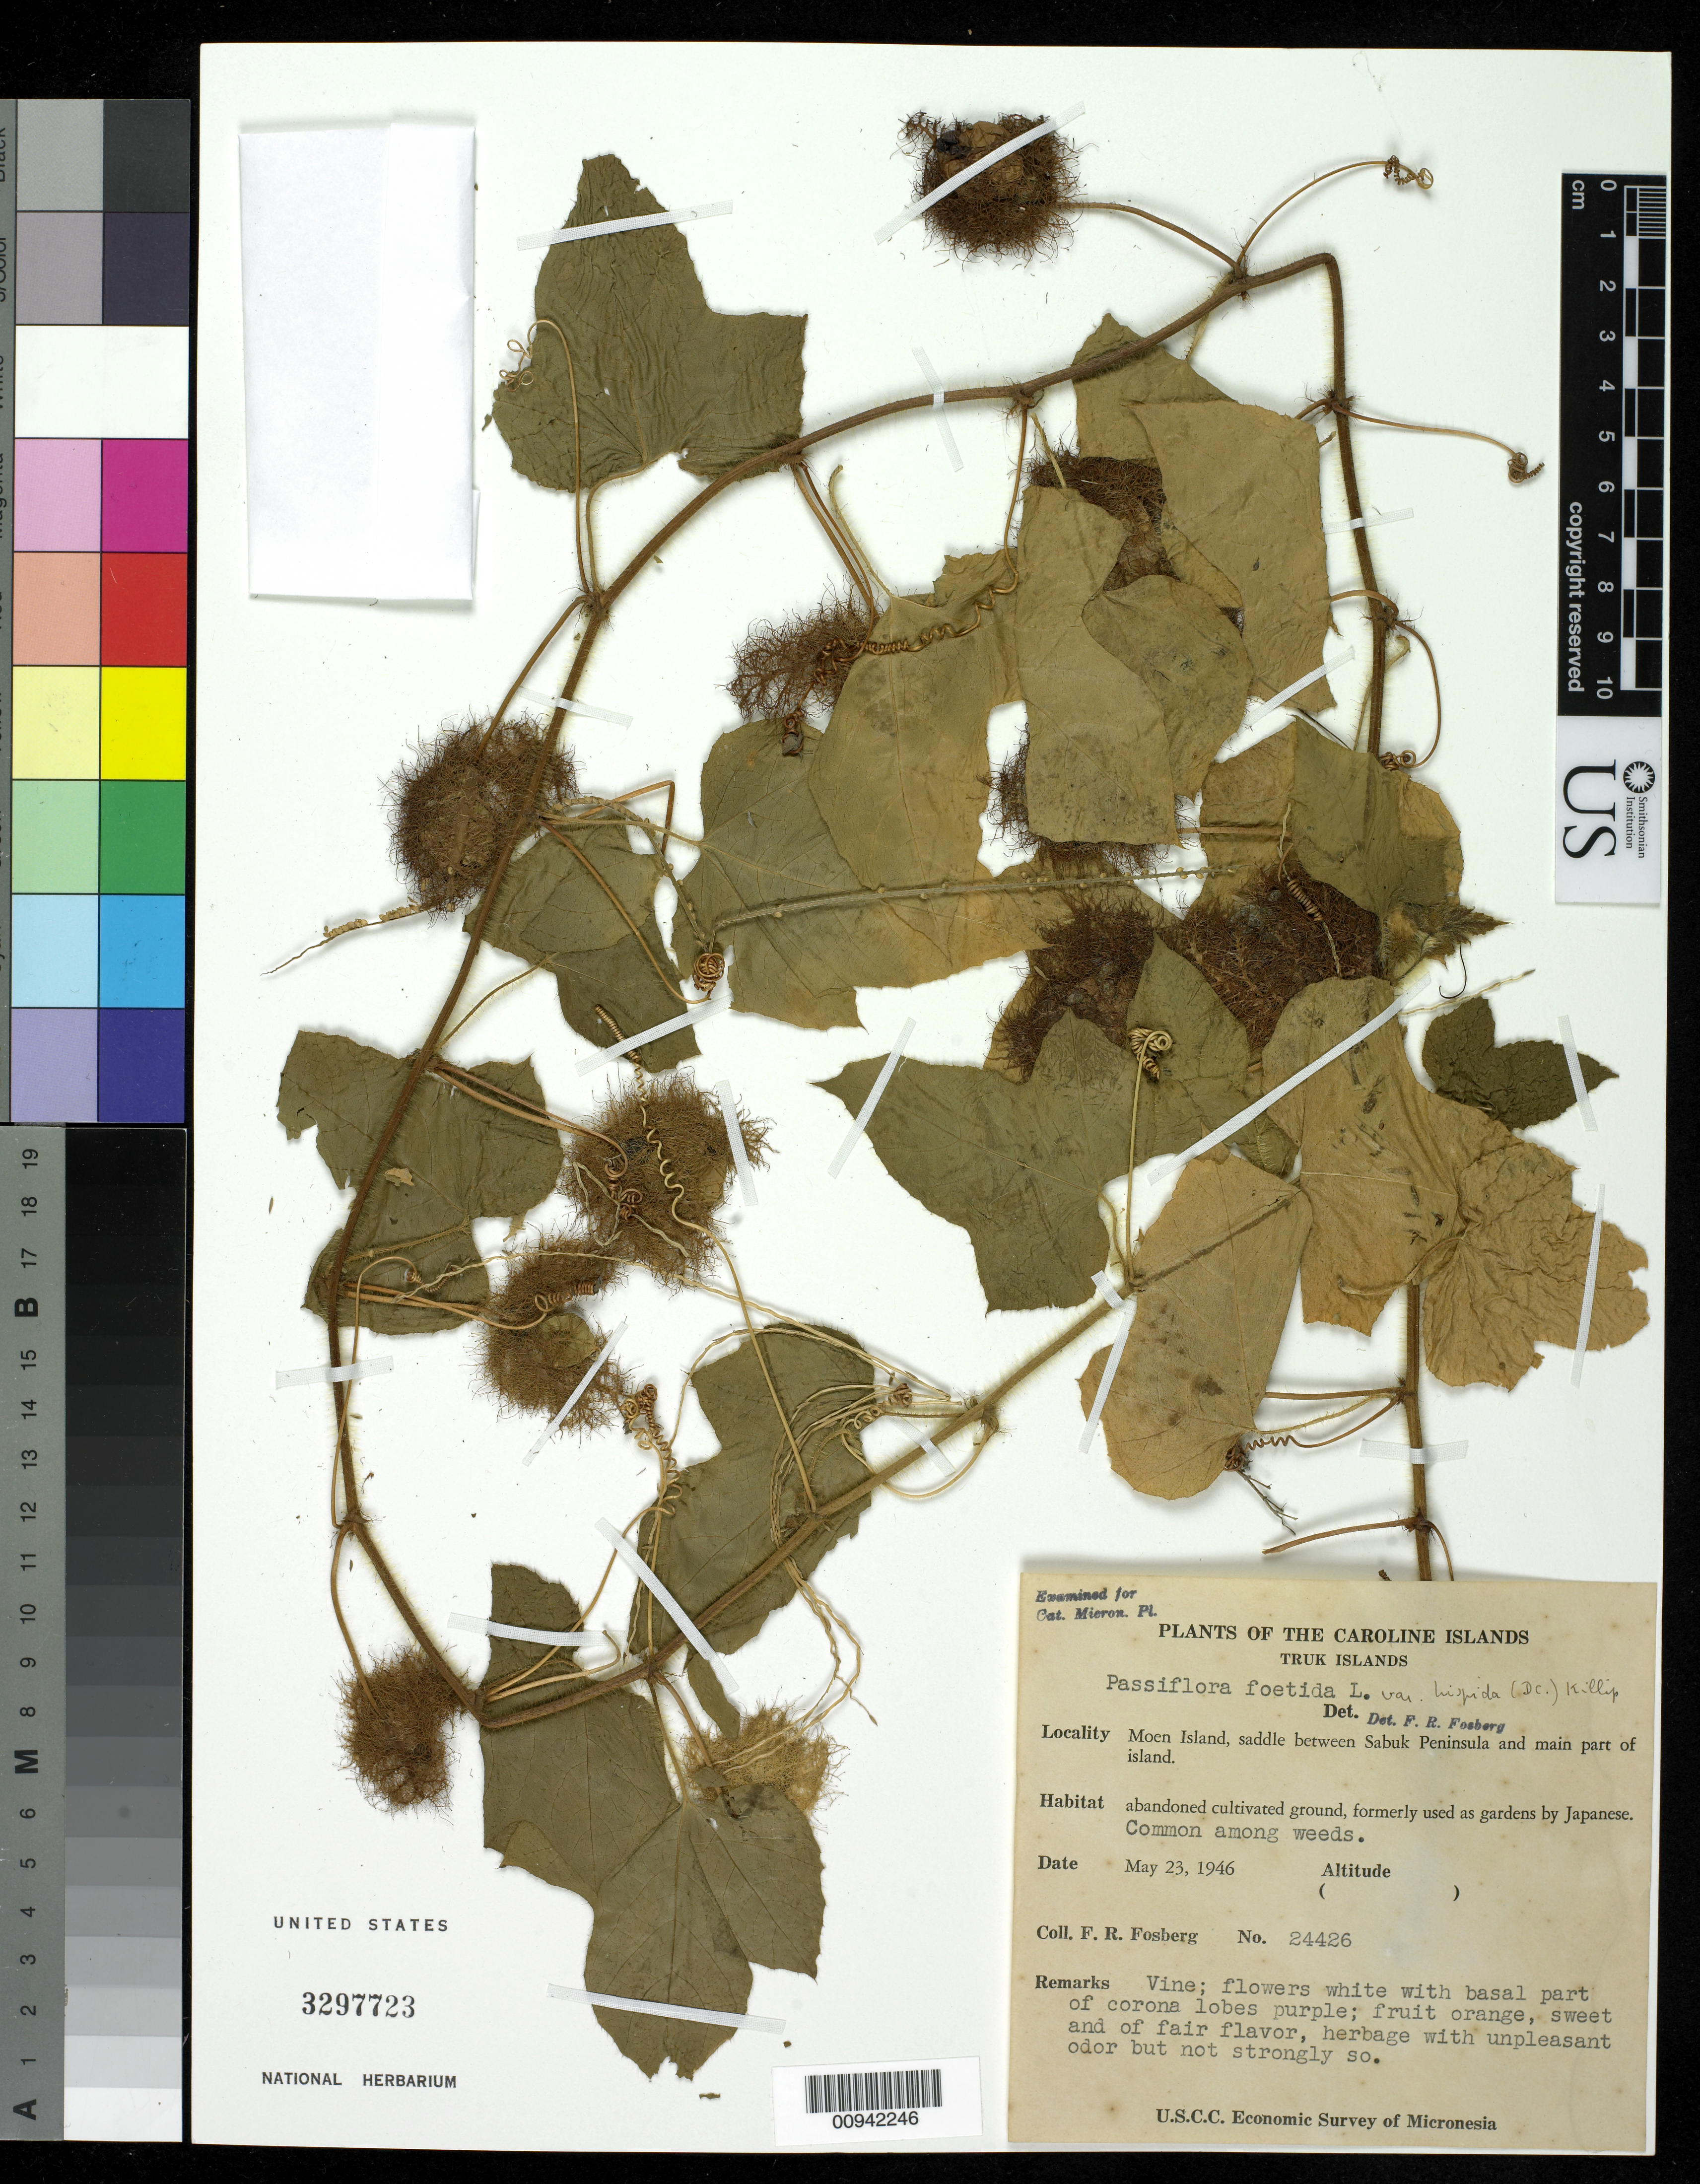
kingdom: Plantae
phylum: Tracheophyta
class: Magnoliopsida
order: Malpighiales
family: Passifloraceae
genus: Passiflora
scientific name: Passiflora foetida var. hispida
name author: (DC. ex Triana & Planch.) Killip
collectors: F. R. Fosberg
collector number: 24426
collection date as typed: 23 May 1946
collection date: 1946-05-23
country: Micronesia, Federated States of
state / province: Truk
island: Moen [Wono]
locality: saddle between Sabuk Peninsula and main part of island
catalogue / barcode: US 3297723